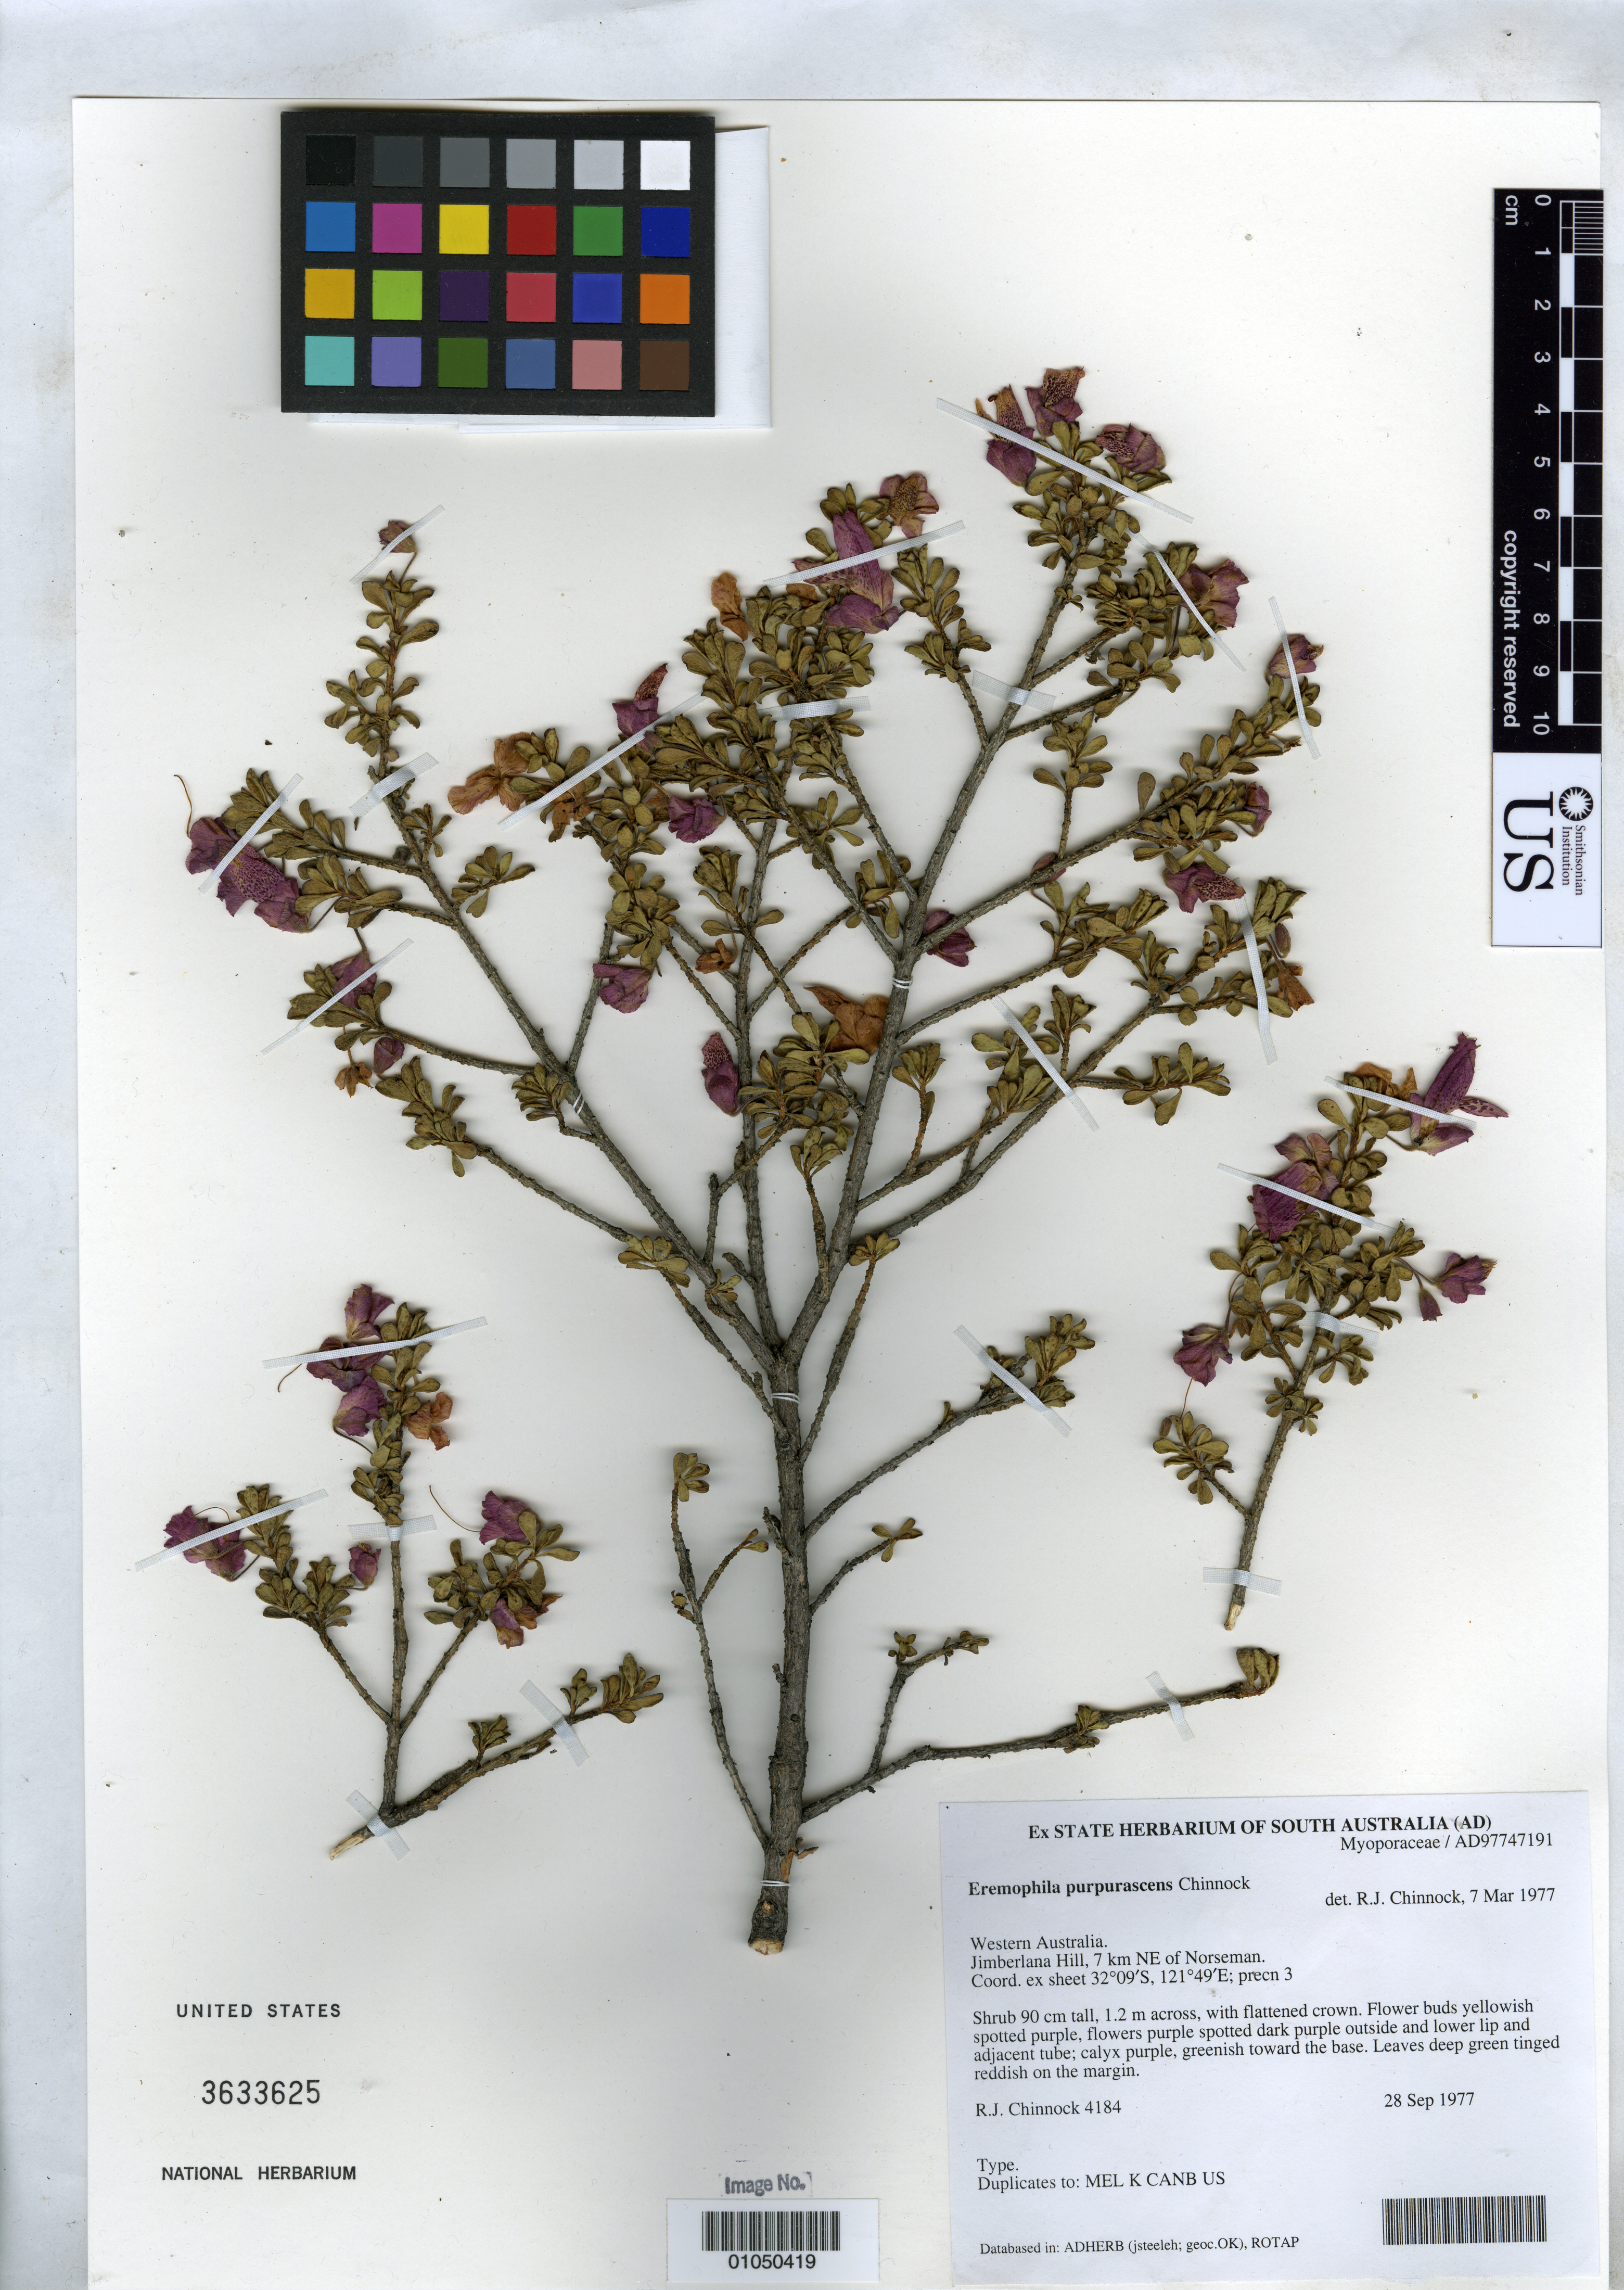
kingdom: Plantae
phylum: Tracheophyta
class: Magnoliopsida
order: Lamiales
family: Scrophulariaceae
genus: Eremophila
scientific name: Eremophila purpurascens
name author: Chinnock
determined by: Chinnock, R. J.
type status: Isotype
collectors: R. J. Chinnock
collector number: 4184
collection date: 1977-09-28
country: Australia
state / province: Western Australia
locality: Jimberlana Hill, 7 km NE of Norseman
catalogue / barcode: US 3633625